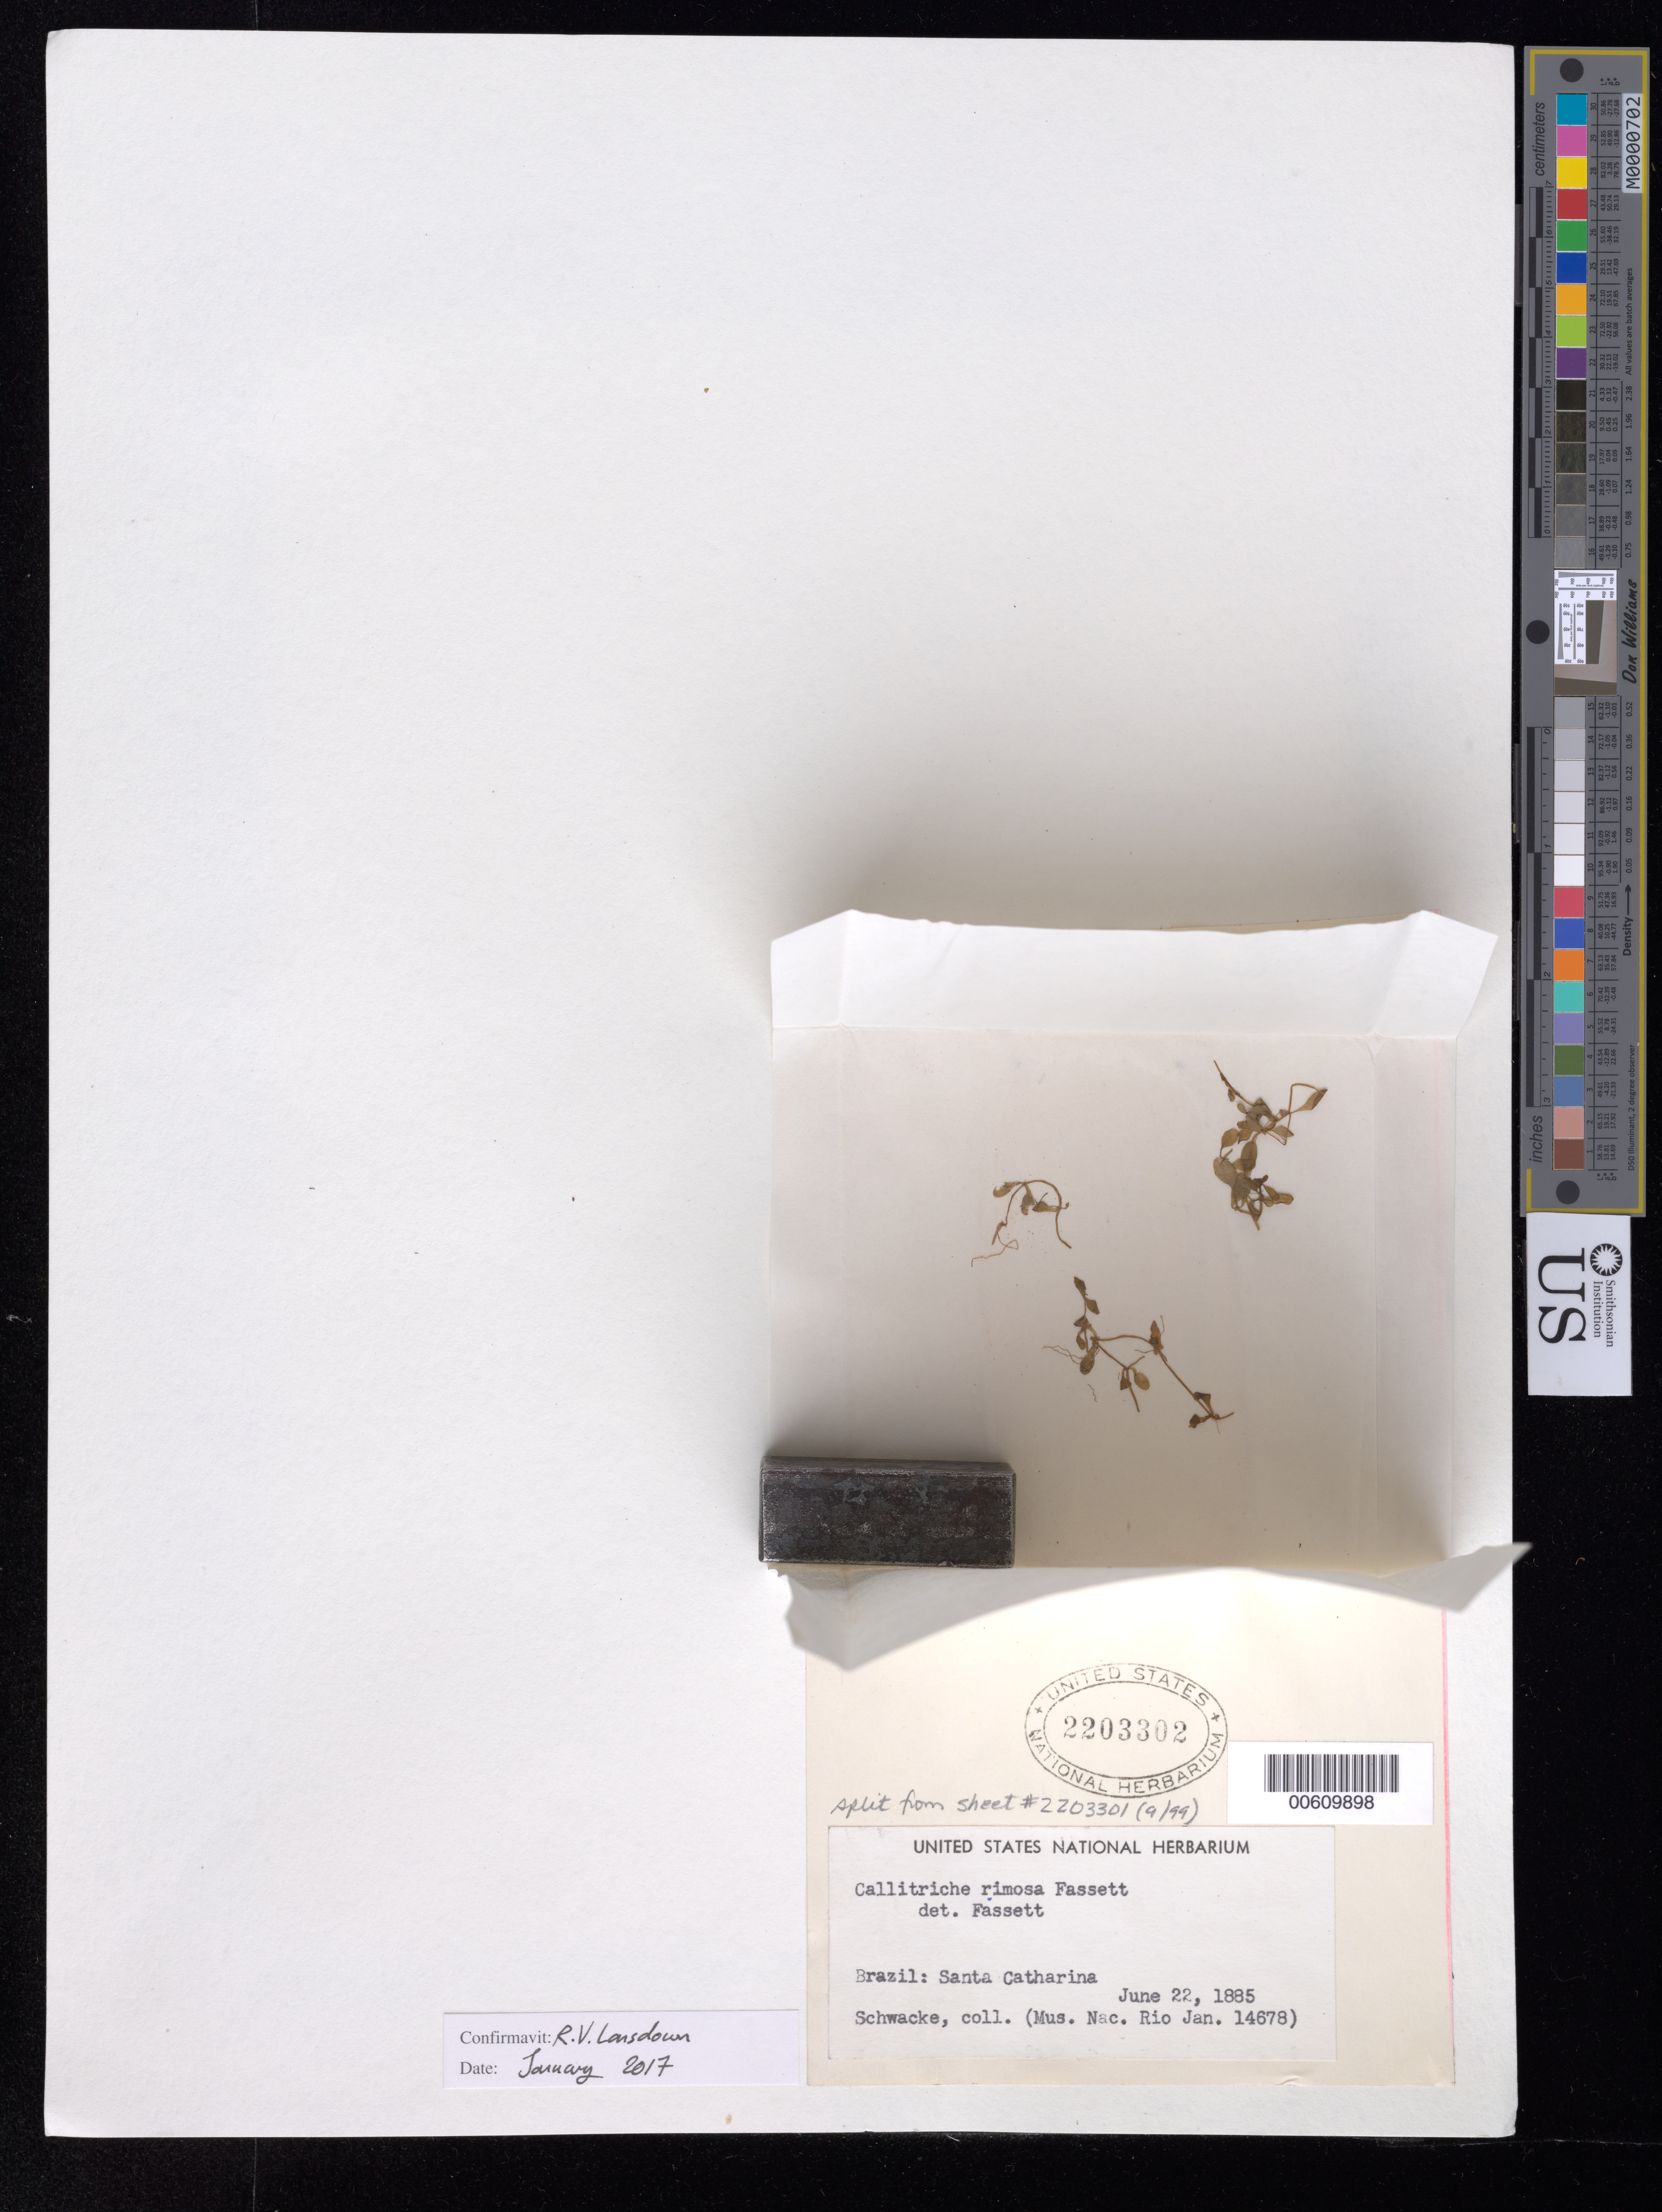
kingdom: Plantae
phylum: Tracheophyta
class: Magnoliopsida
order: Lamiales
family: Plantaginaceae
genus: Callitriche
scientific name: Callitriche rimosa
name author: Fassett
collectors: -. Schwack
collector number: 14678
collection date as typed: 22 Jan 1885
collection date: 1885-01-22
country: Brazil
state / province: Santa Catarina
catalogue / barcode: US 2203302